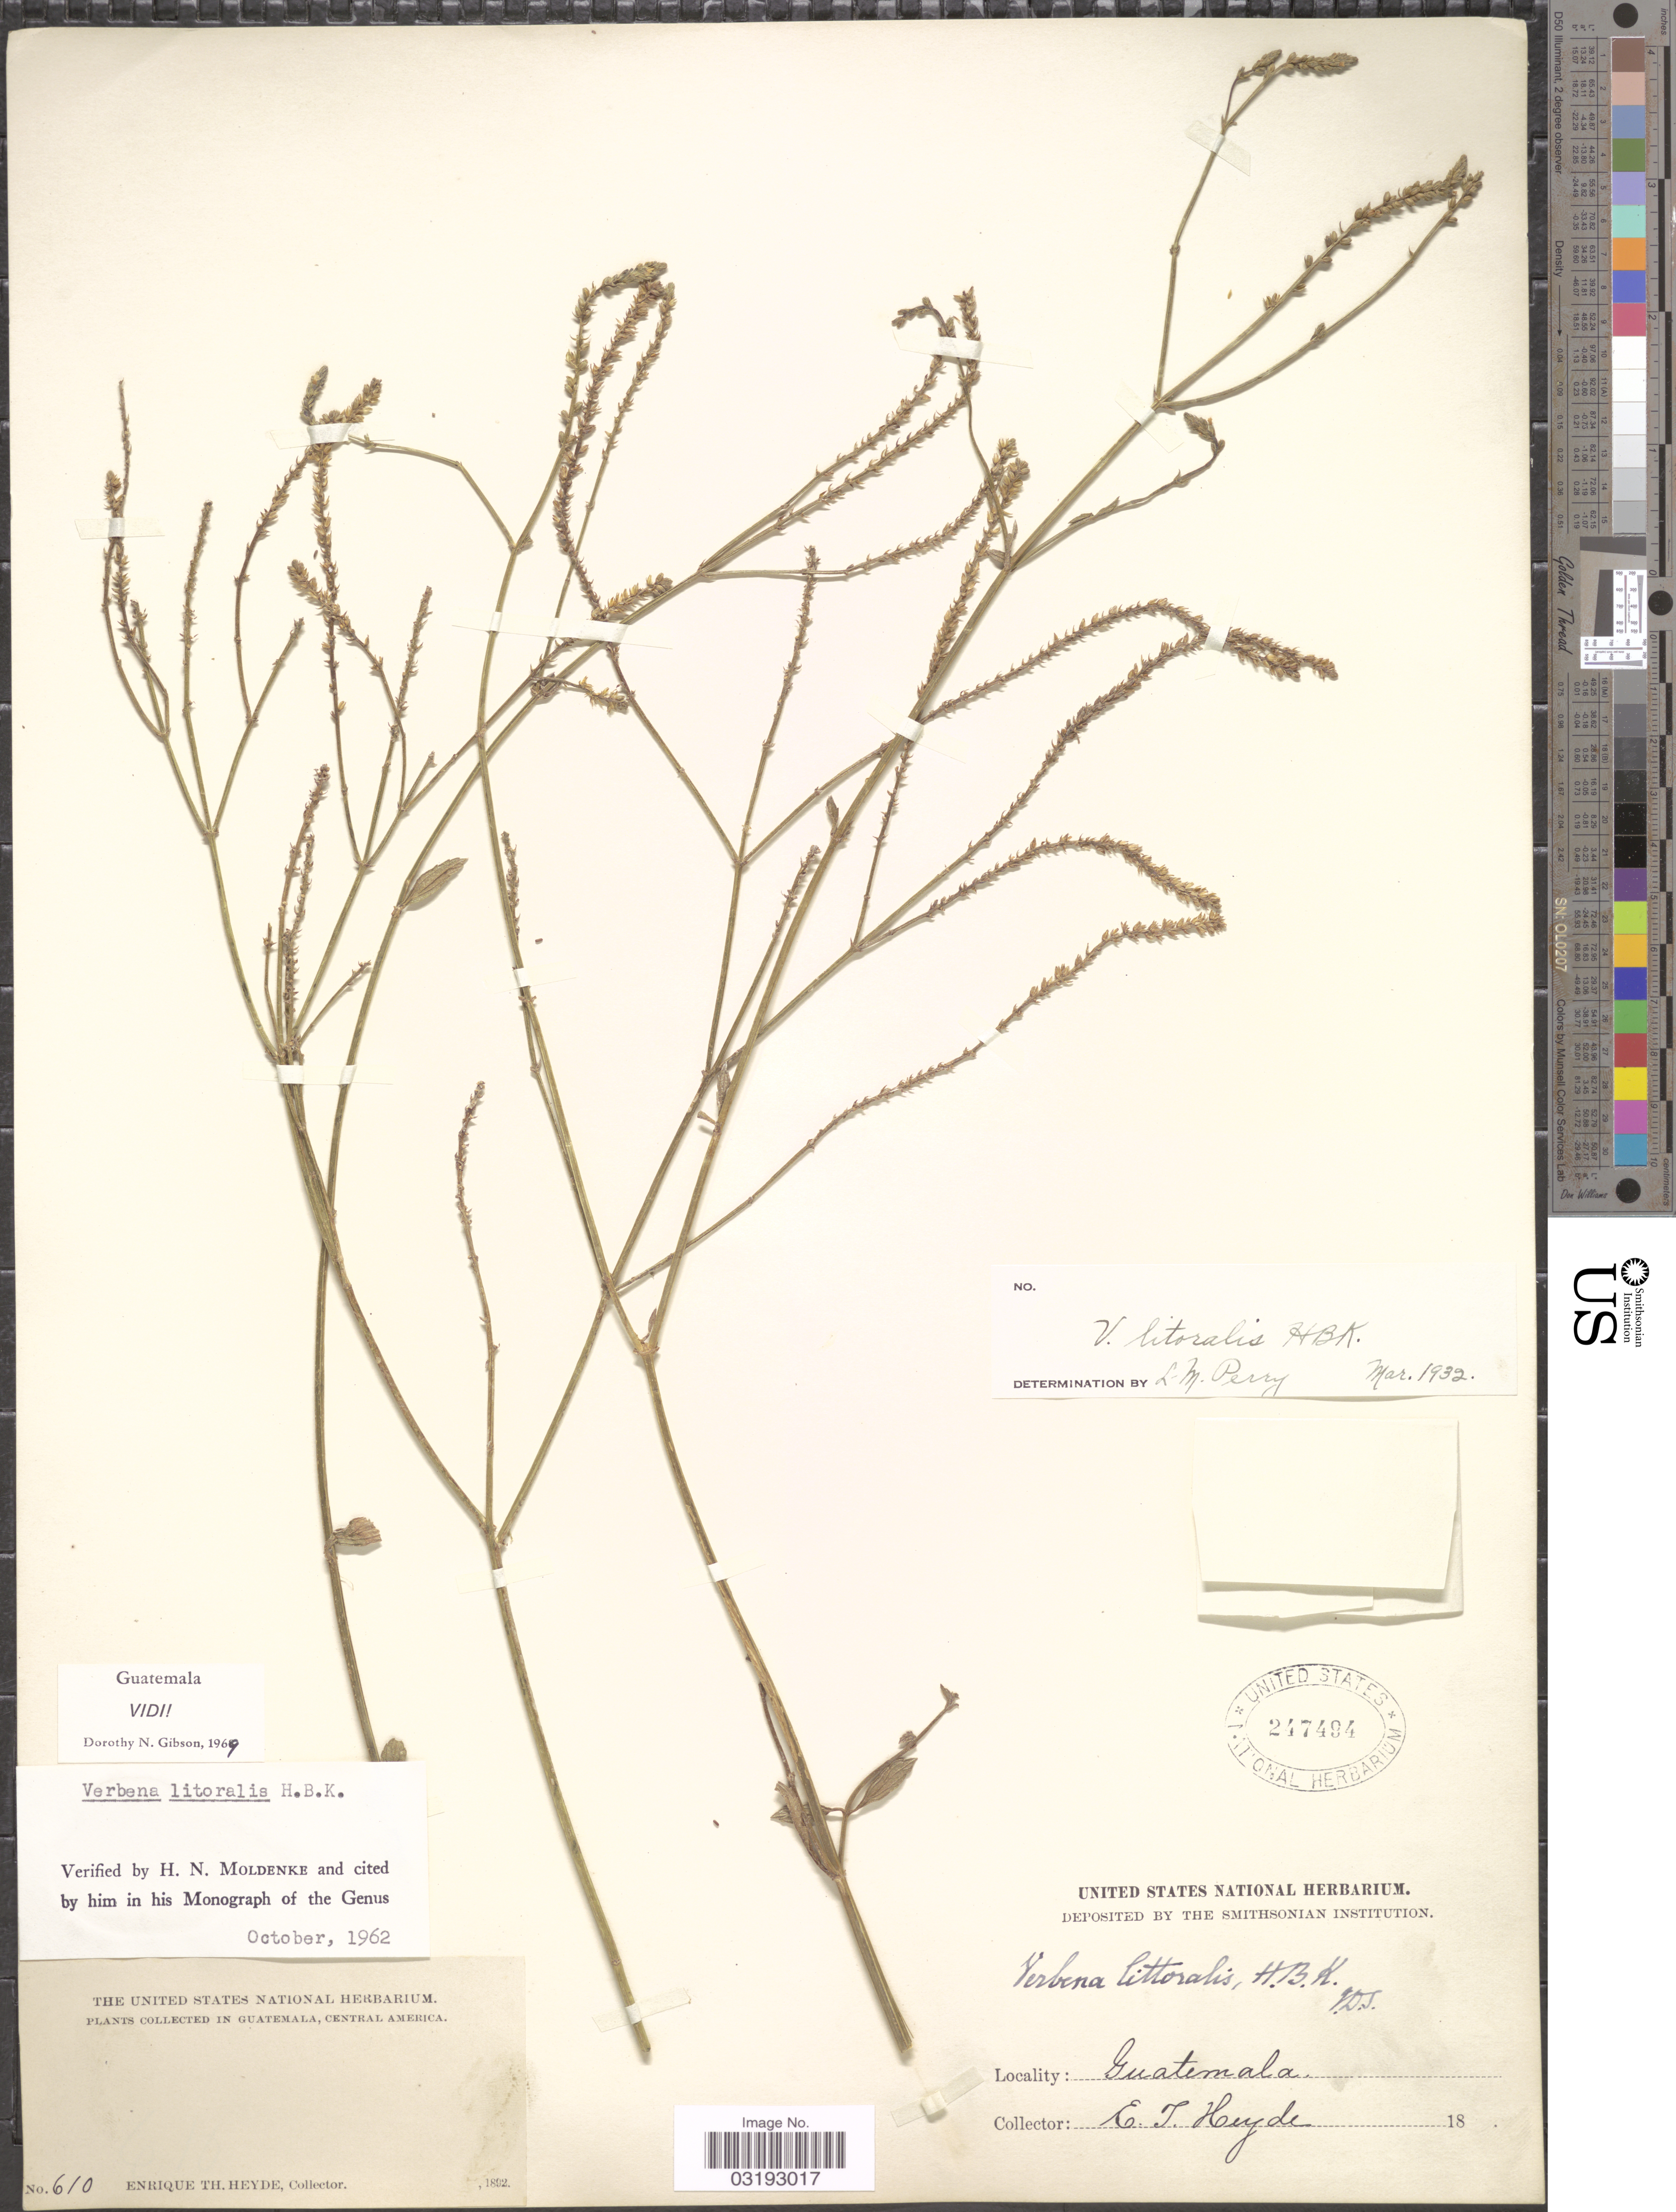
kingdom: Plantae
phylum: Tracheophyta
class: Magnoliopsida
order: Lamiales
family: Verbenaceae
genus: Verbena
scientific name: Verbena litoralis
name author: Kunth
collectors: E. T. Heyde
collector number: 610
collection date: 1892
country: Guatemala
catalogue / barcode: US 247494